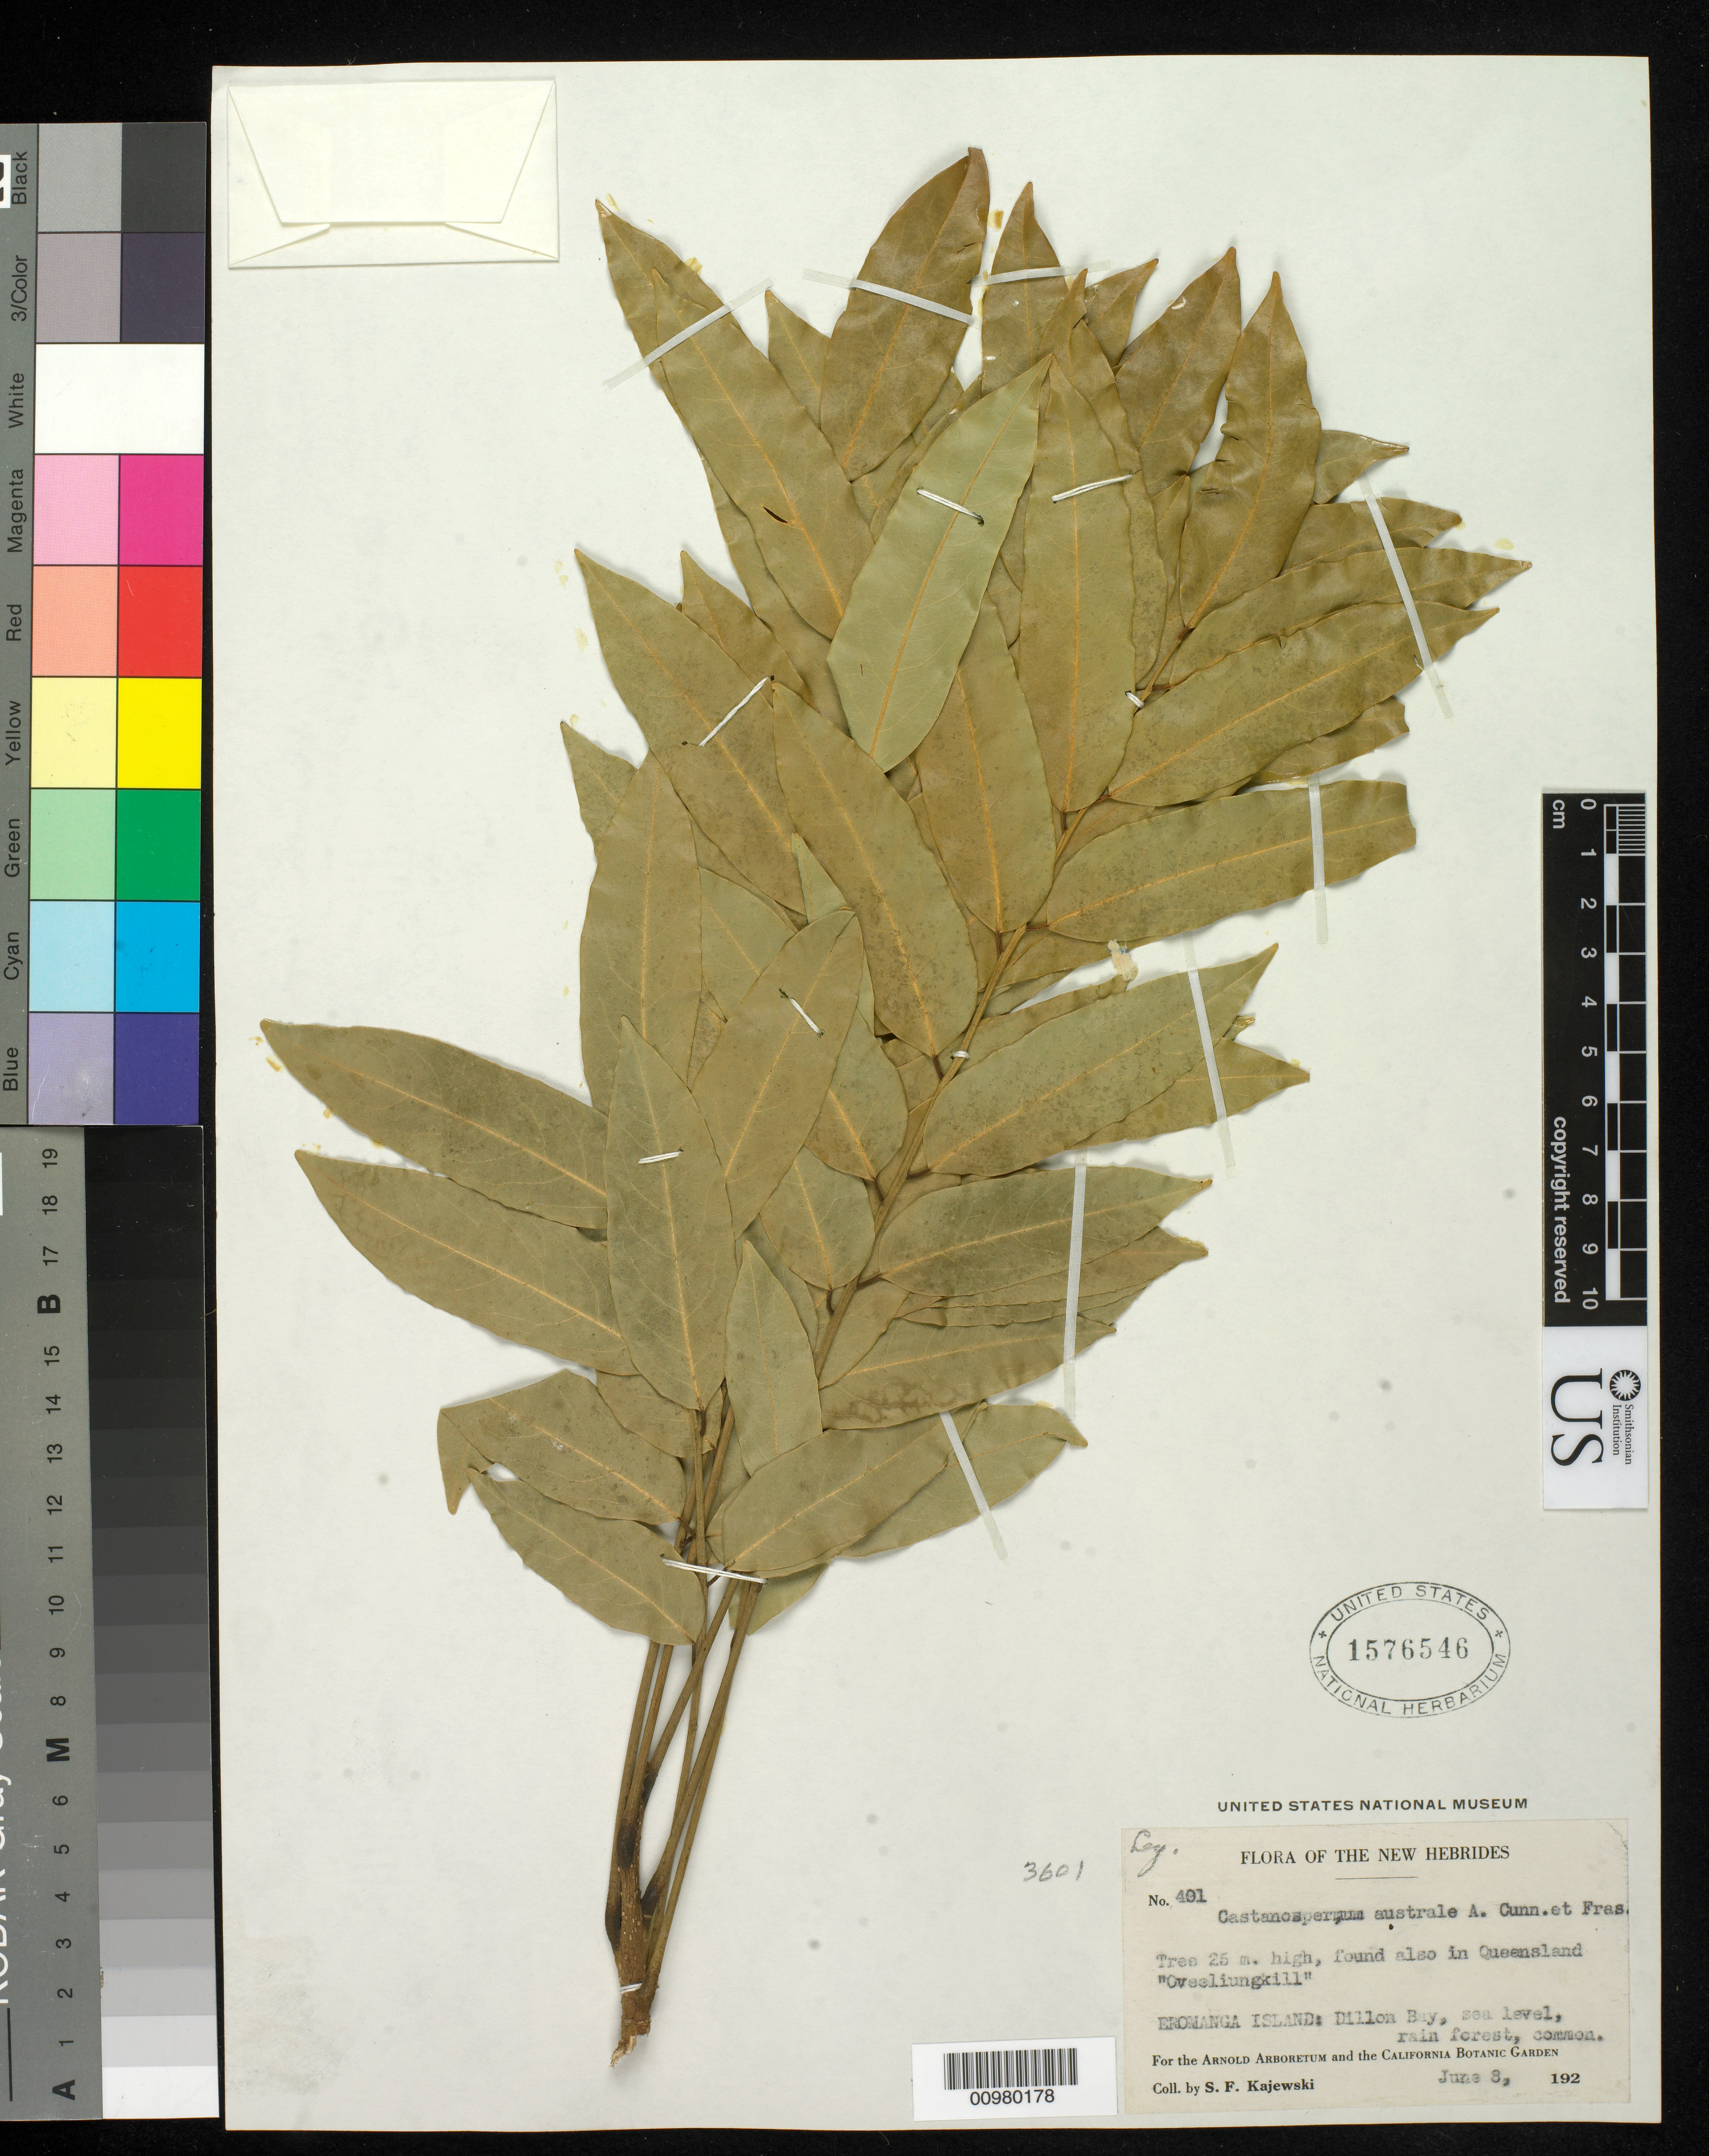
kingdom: Plantae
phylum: Tracheophyta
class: Magnoliopsida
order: Fabales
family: Fabaceae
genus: Castanospermum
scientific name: Castanospermum australe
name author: A. Cunn. & Fraser-Jenk.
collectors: S. Kajewski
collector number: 401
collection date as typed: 08 Jun 1928 to 08 Jun 1929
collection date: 1928-06-08/1929-06-08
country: Vanuatu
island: Erromango [Eromanga]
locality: Dillon Bay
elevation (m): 0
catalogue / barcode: US 1576546